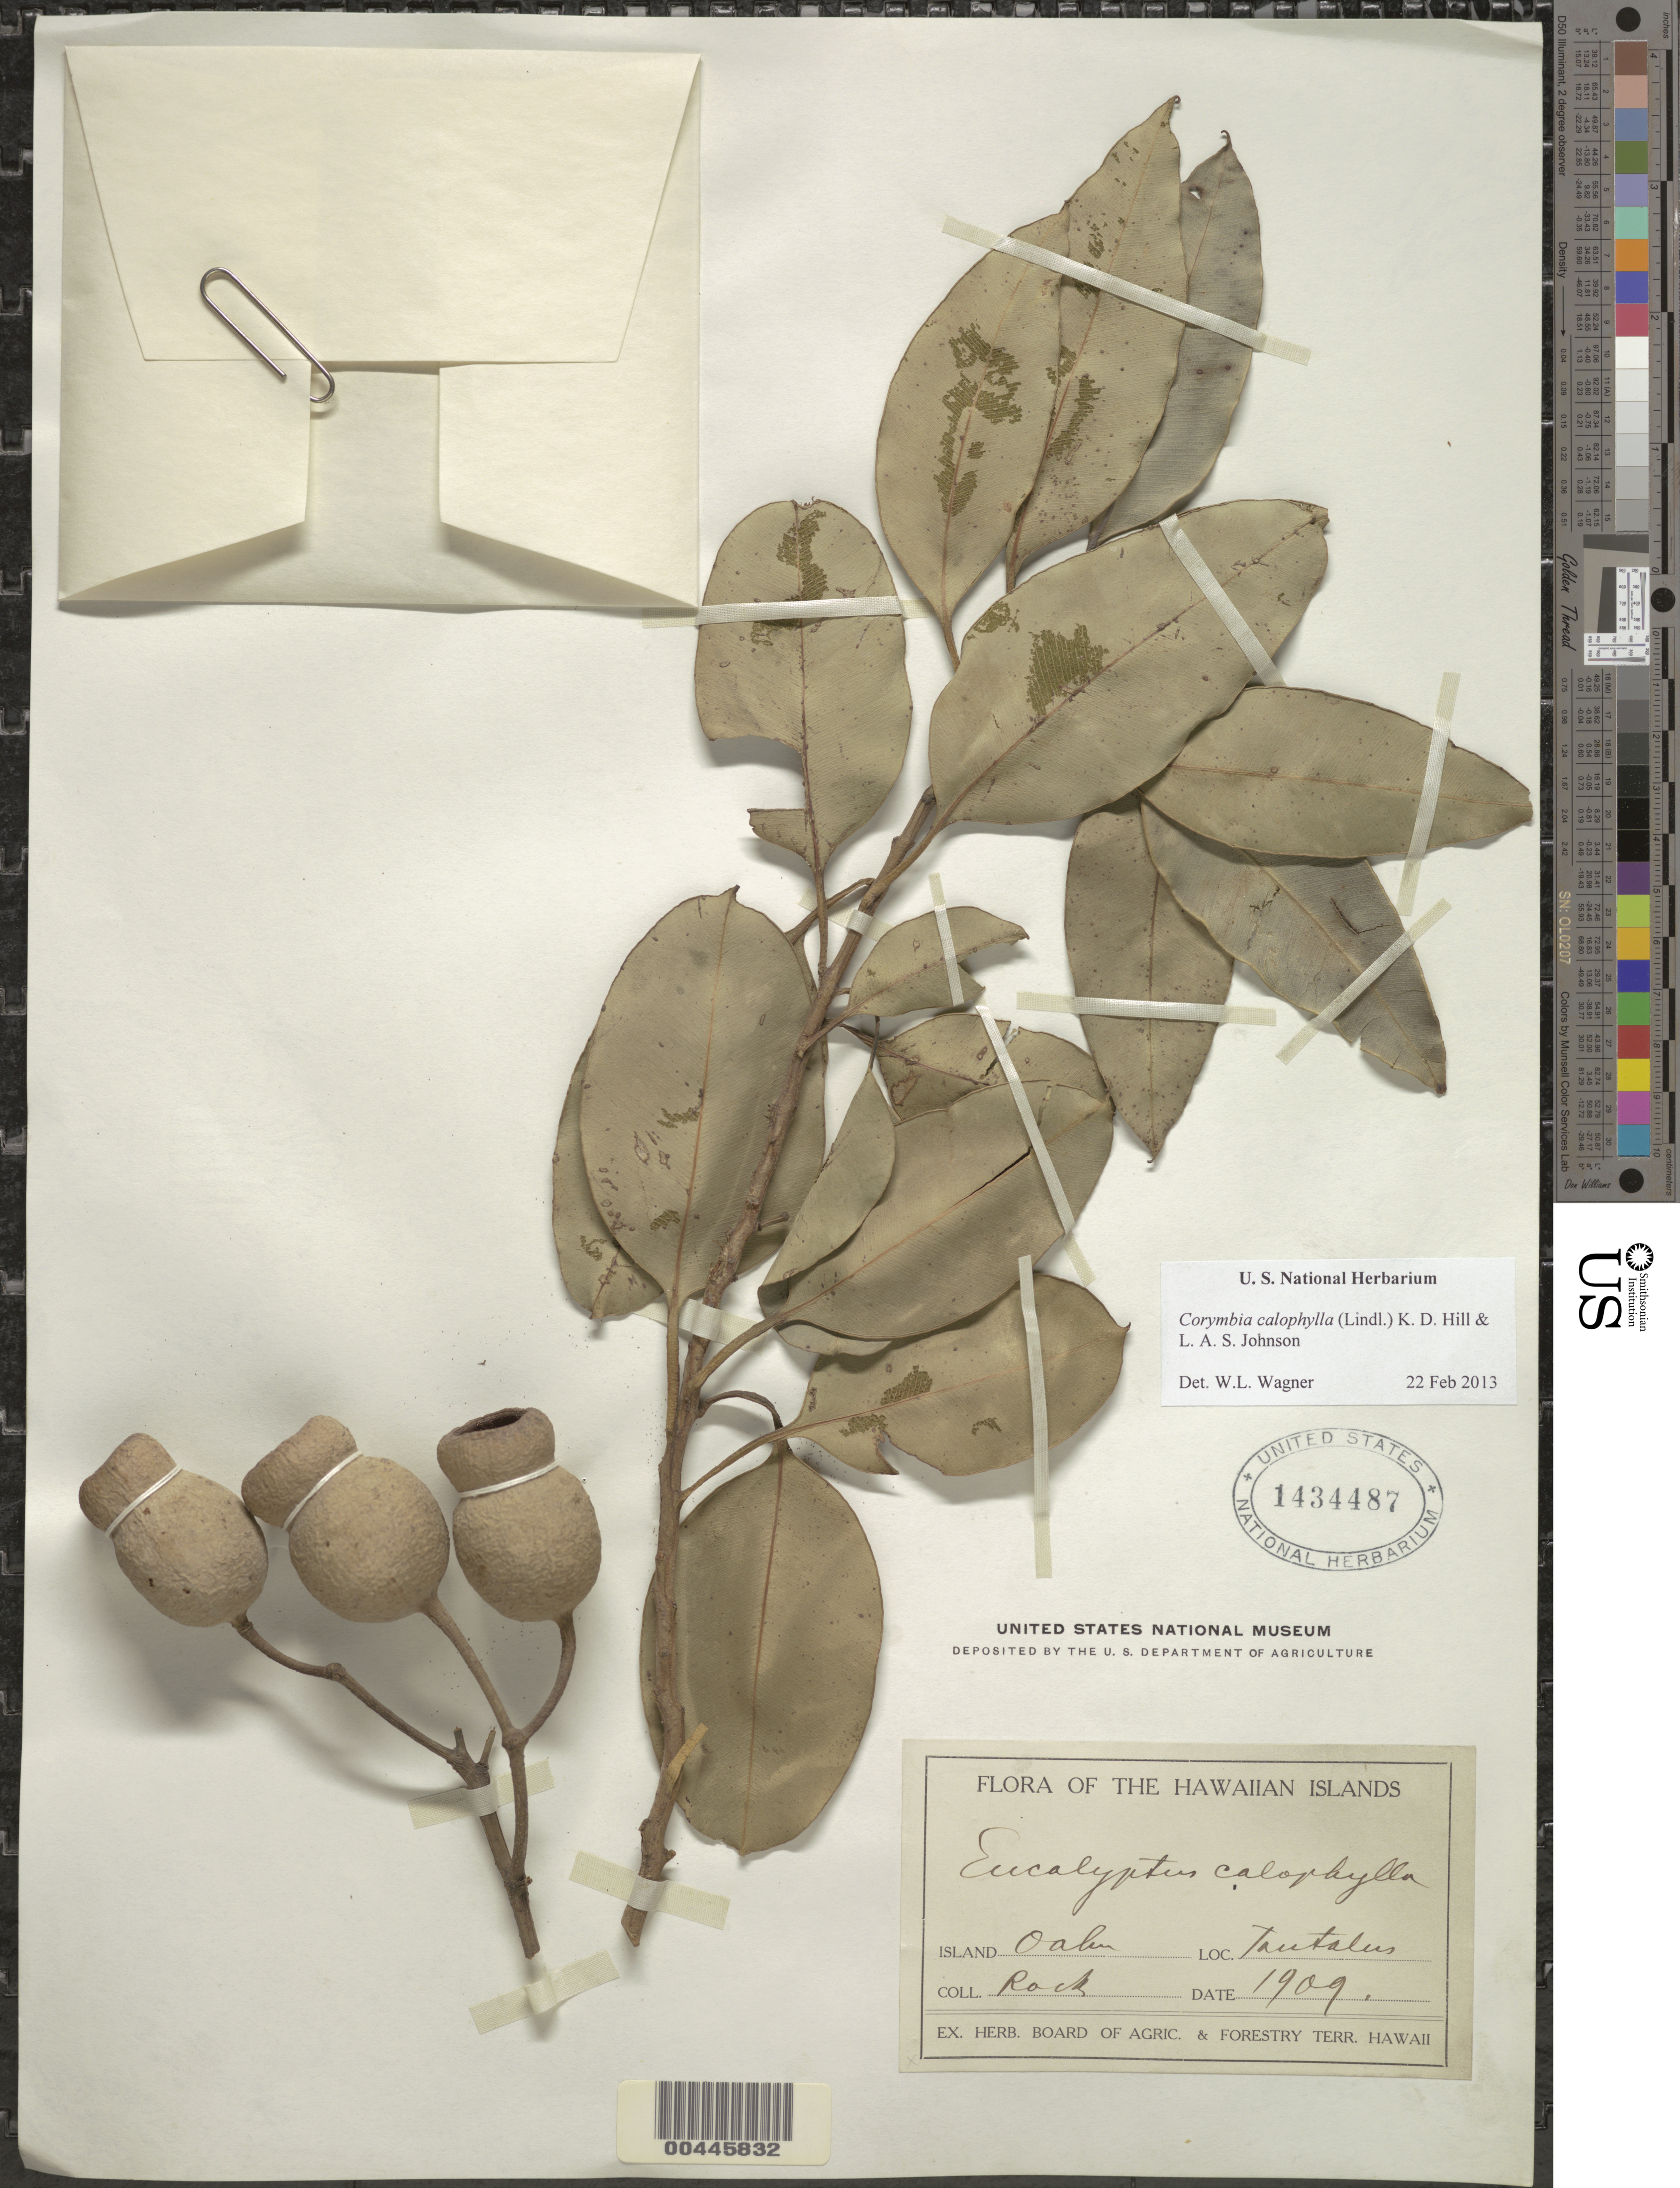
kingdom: Plantae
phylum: Tracheophyta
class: Magnoliopsida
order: Myrtales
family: Myrtaceae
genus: Corymbia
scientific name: Corymbia calophylla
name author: (Lindl.) K.D. Hill & L.A.S. Johnson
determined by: Wagner, W. L., (BOT), Smithsonian Institution - National Museum of Natural History (UNITED STATES)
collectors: J. F. Rock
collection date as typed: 1909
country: United States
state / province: Hawaii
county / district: Honolulu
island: Oahu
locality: Tantalus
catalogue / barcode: US 1434487